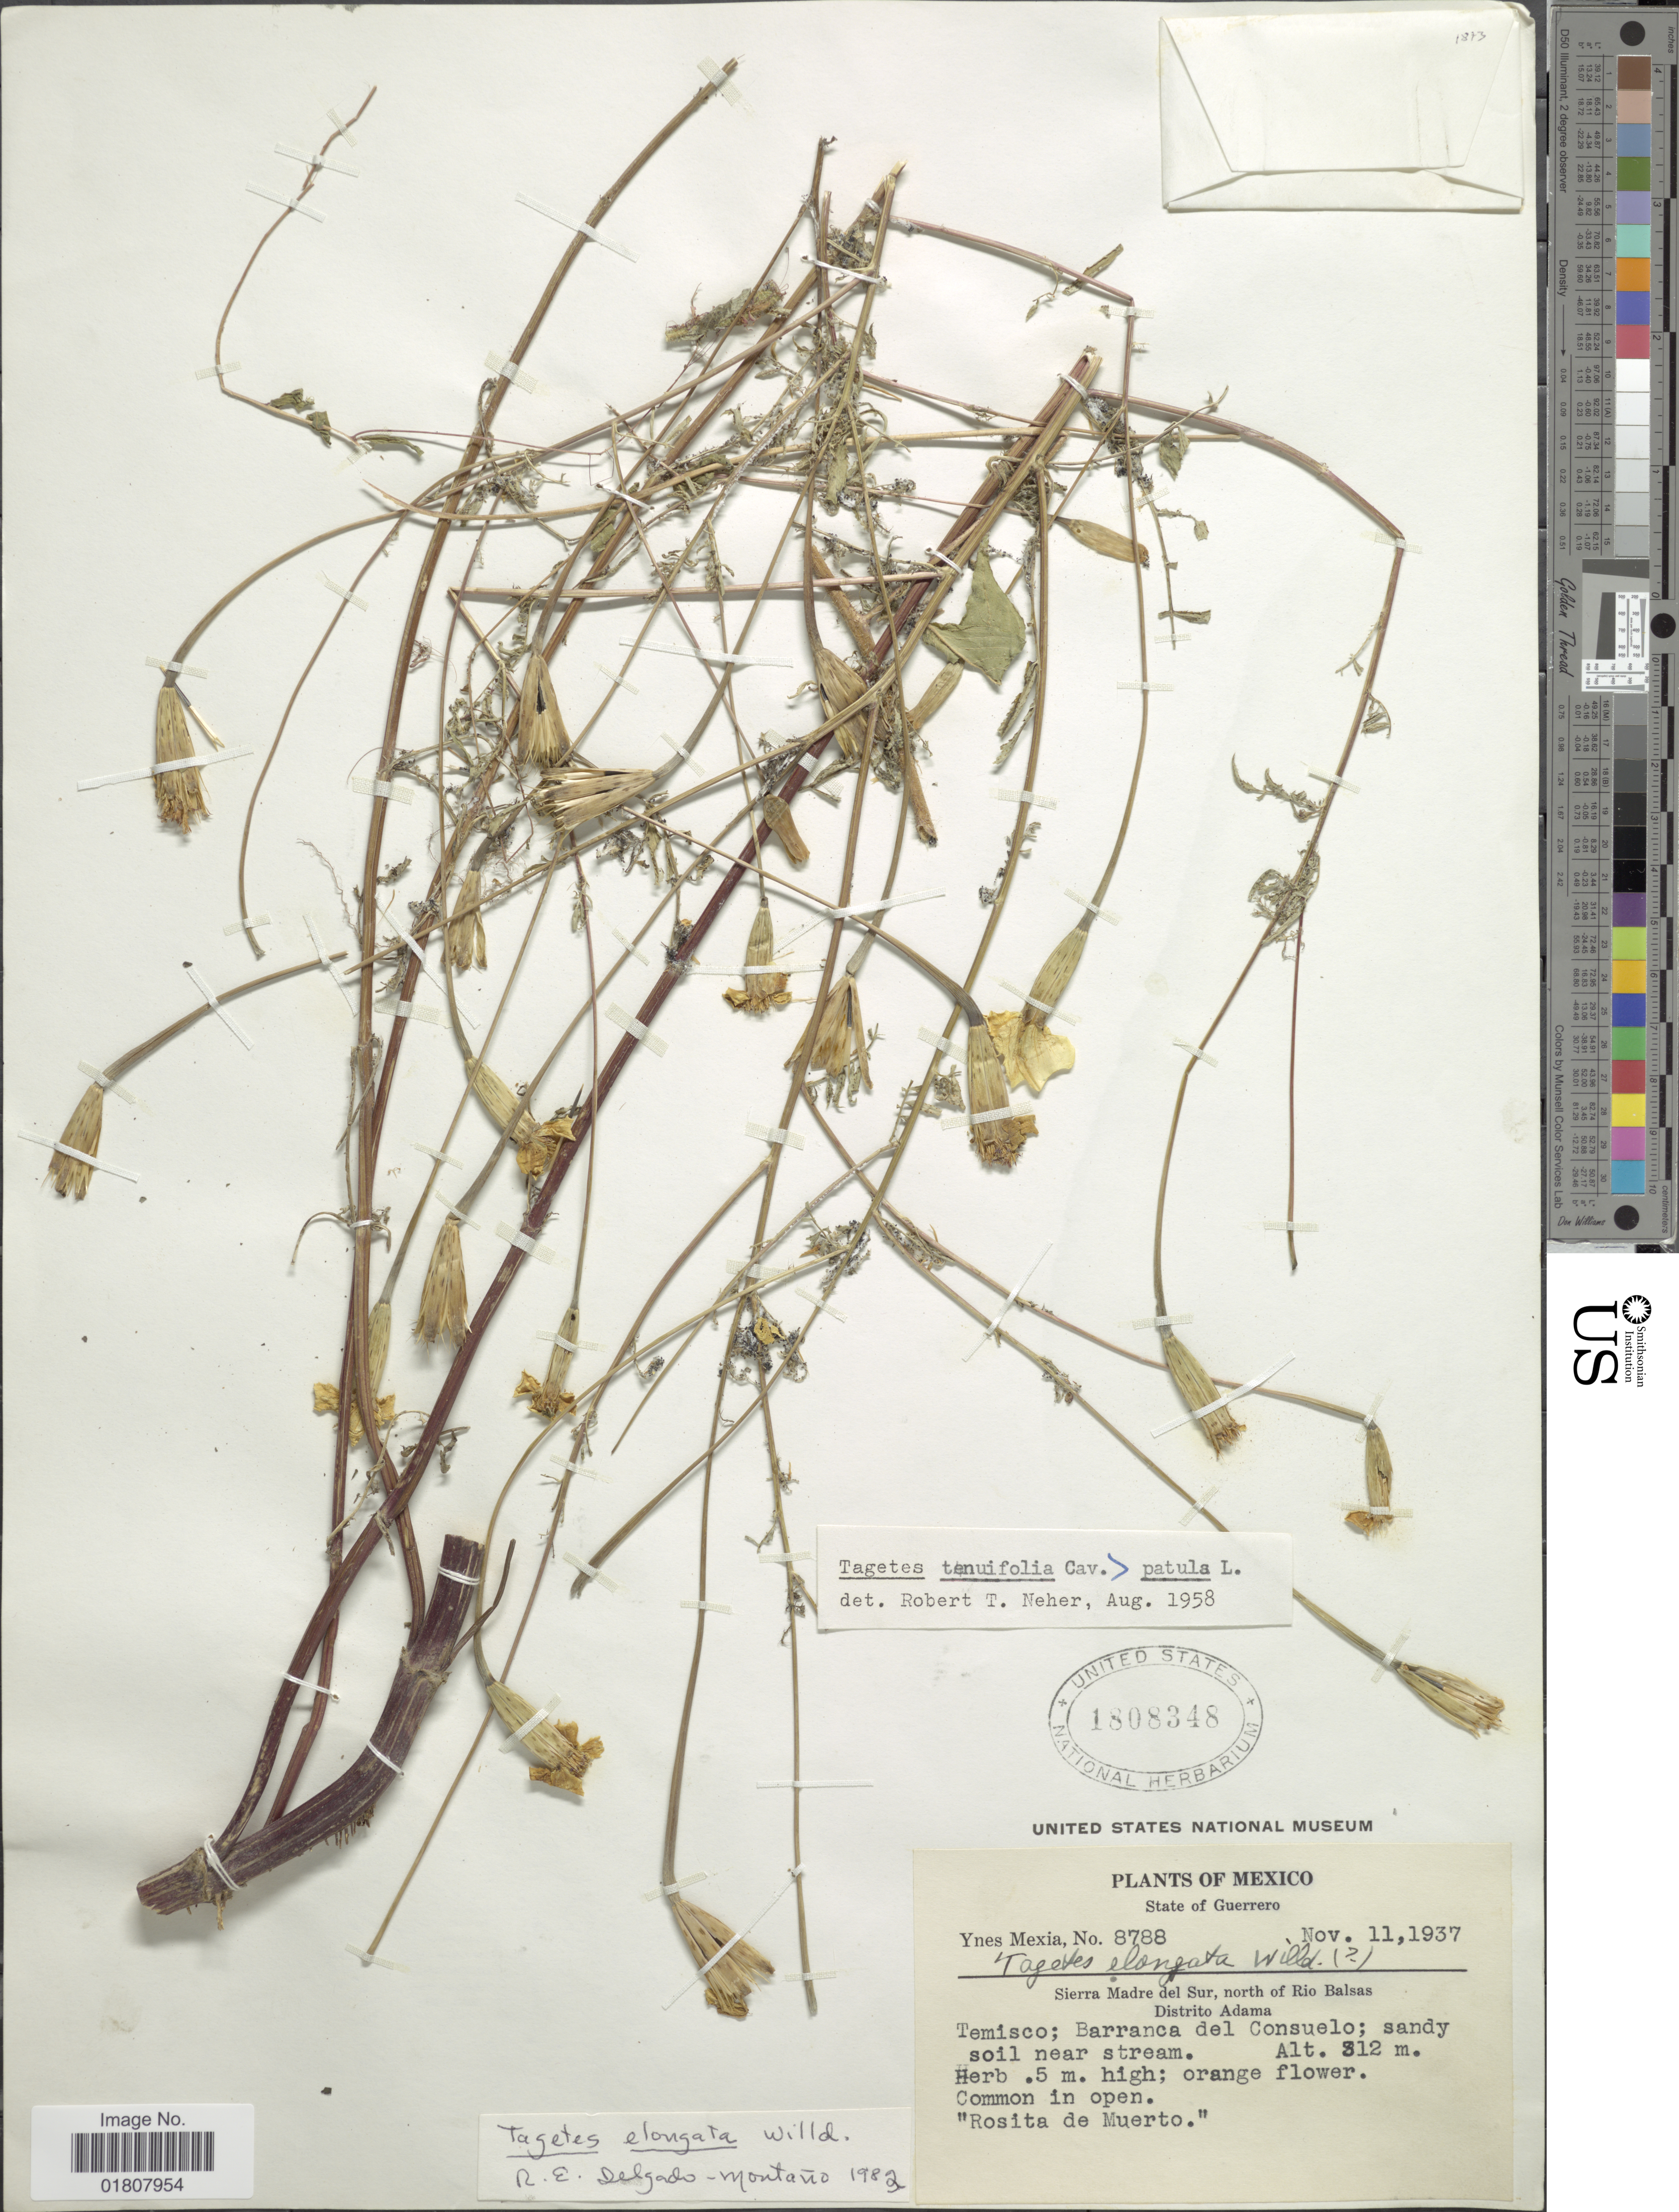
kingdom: Plantae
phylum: Tracheophyta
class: Magnoliopsida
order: Asterales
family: Asteraceae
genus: Tagetes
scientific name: Tagetes elongata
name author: Willd.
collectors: Y. Mexia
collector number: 8788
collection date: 1937-11-11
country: Mexico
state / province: Guerrero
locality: Sierra Madre del sur, north of Rio Balsas, Distrito Adama, Temisco, Barranca del Consuelo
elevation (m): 312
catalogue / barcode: US 1808348